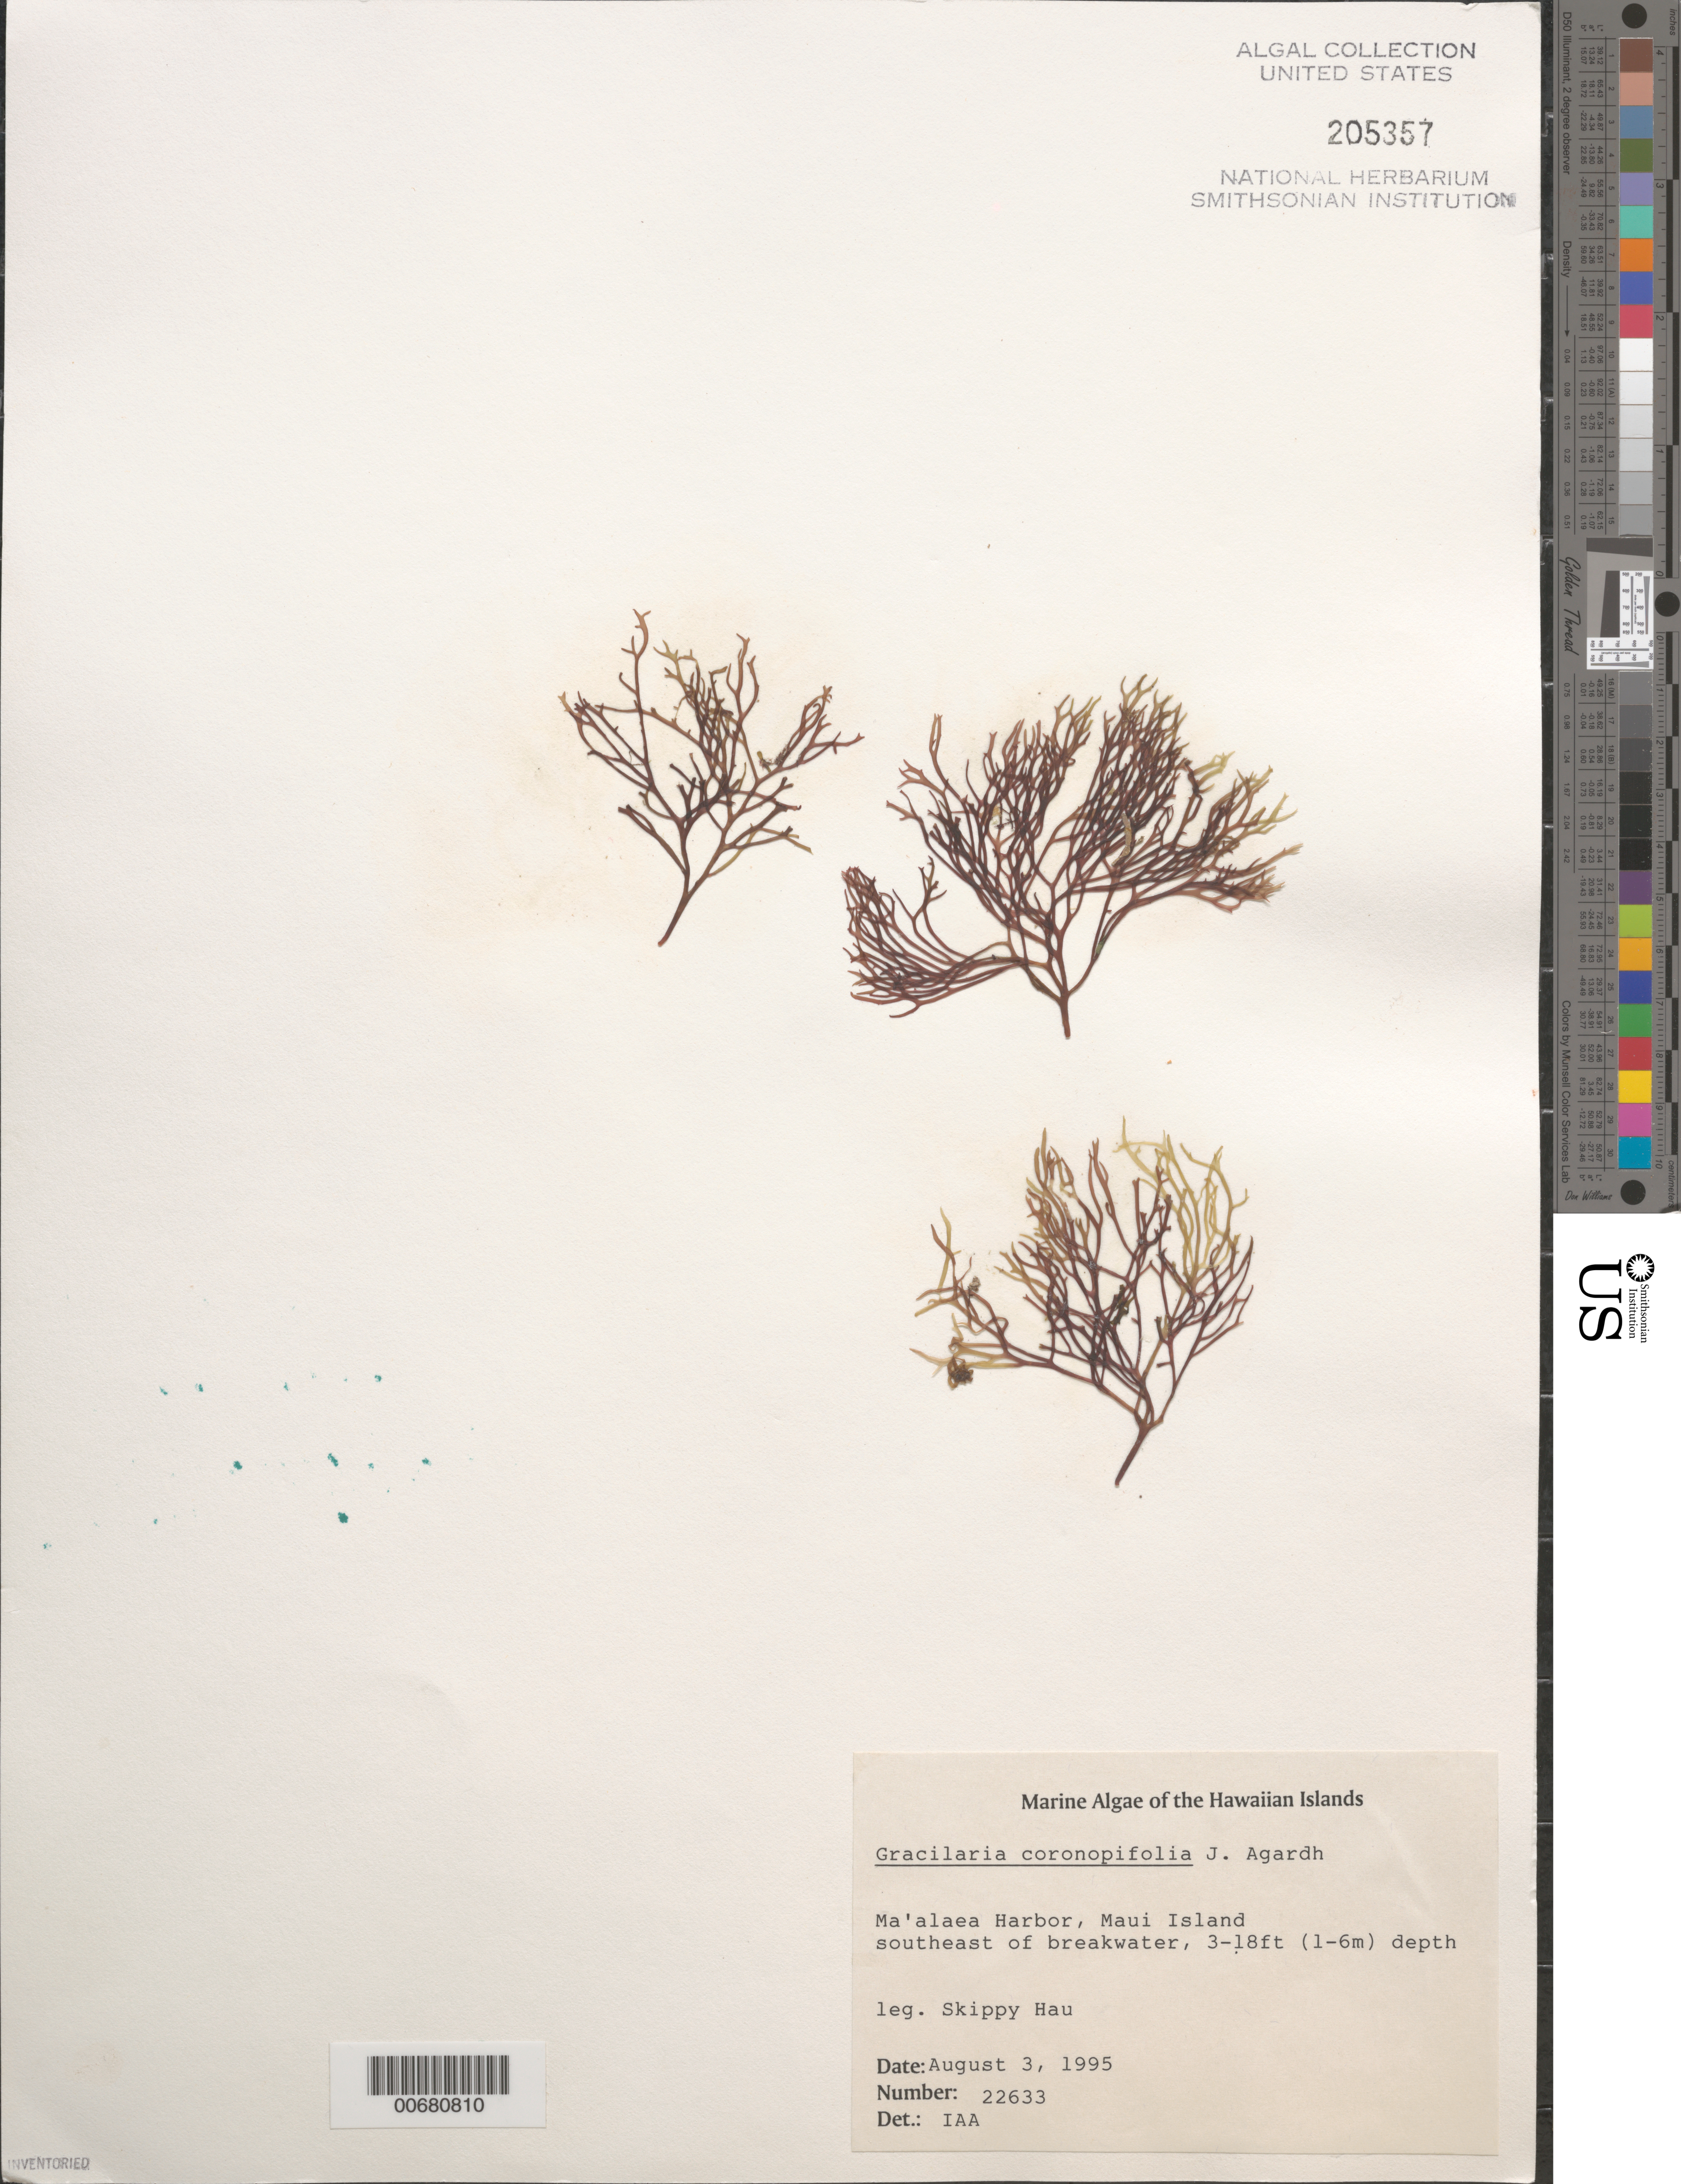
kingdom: Plantae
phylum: Rhodophyta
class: Florideophyceae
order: Gracilariales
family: Gracilariaceae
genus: Gracilaria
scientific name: Gracilaria coronopifolia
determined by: Abbott, Isabella A.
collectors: S. Hau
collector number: IAA 22633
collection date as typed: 03 Aug 1995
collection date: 1995-08-03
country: United States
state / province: Hawaii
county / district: Maui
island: Maui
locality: Napili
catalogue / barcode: US 205357